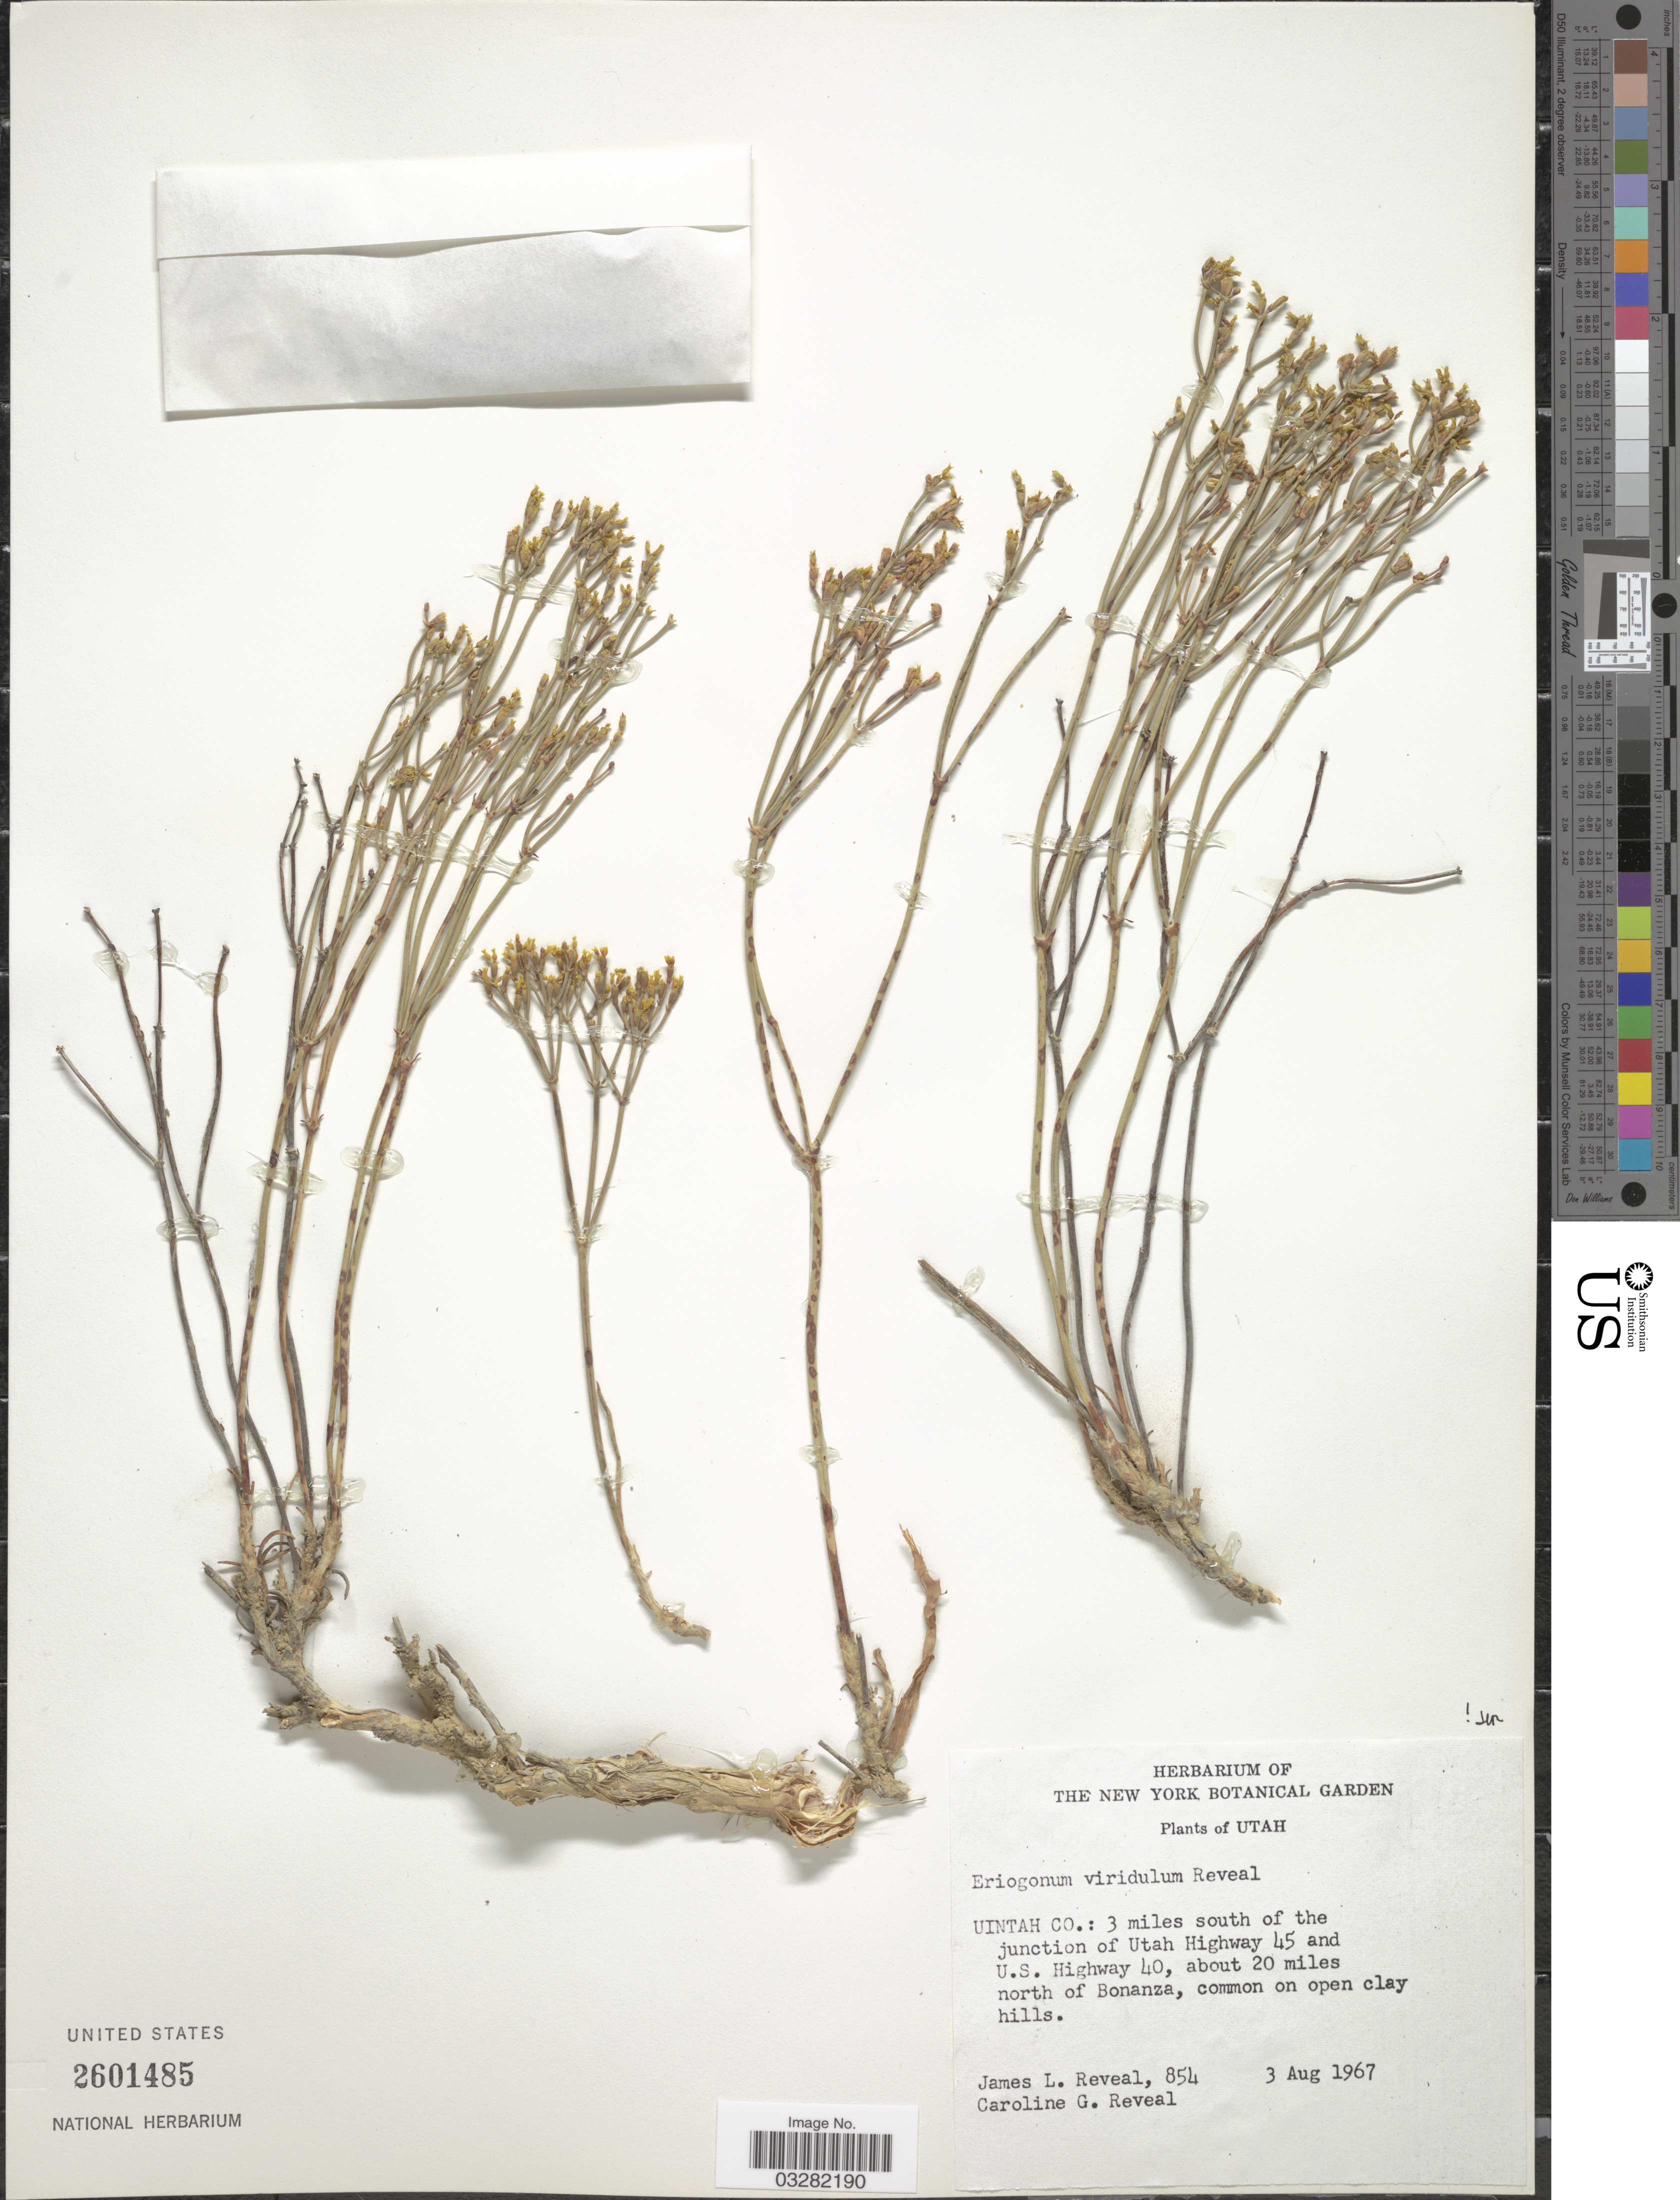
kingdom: Plantae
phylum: Tracheophyta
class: Magnoliopsida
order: Caryophyllales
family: Polygonaceae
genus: Eriogonum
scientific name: Eriogonum viridulum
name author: Reveal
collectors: J. L. Reveal & C. G. Reveal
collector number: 854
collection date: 1967-08-03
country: United States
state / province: Utah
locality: Uintah Co.: 3 miles south of the junction of Utah Highway 45 and U.S. Highway 40, about 20 miles north of Bonanza.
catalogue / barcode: US 2601485